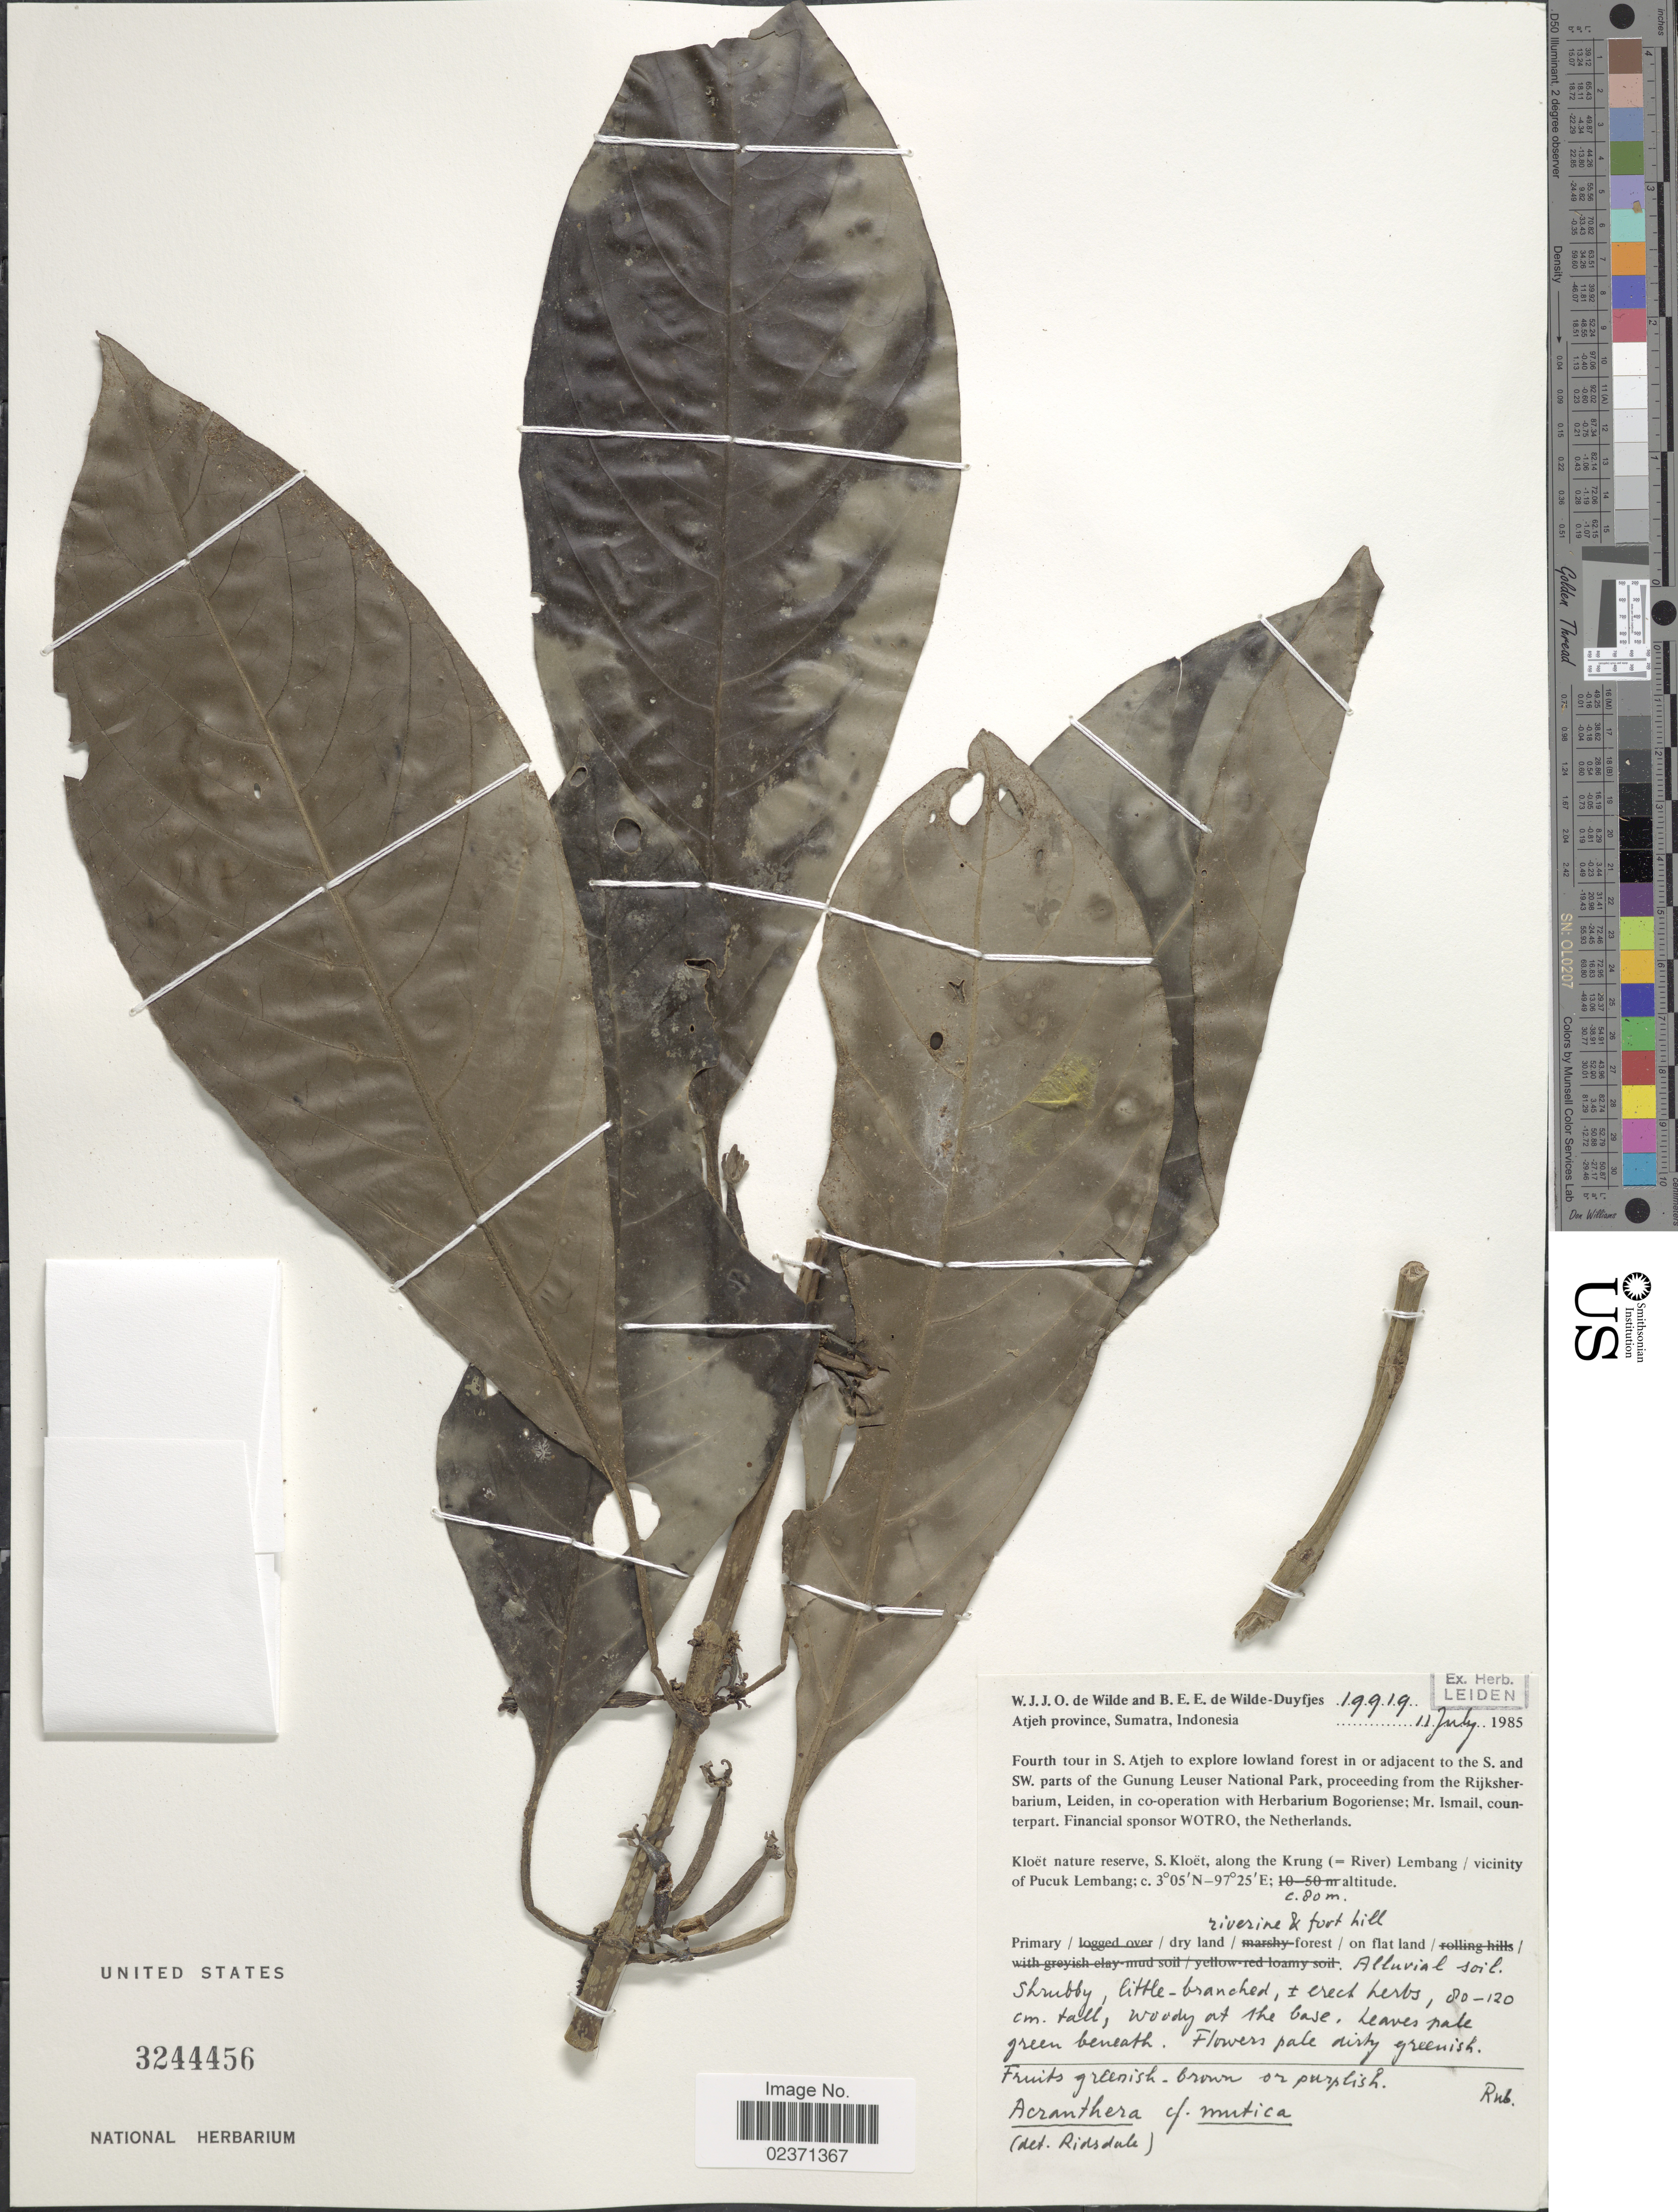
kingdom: Plantae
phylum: Tracheophyta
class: Magnoliopsida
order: Gentianales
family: Rubiaceae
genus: Acranthera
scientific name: Acranthera sp.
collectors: W. J. de Wilde & B. E. de Wilde-Duyfjes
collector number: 19919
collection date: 1985-07-11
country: Indonesia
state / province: Sumatra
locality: Atjeh Province. S. Atjeh. in or adjacent to the S. and SW. parts of the Gunung Leuser National Park. Klöet nature reserve, S. Klöet, along the Krung (=River) Lembang / vicinity of Pucuk Lembang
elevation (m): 80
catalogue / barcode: US 3244456